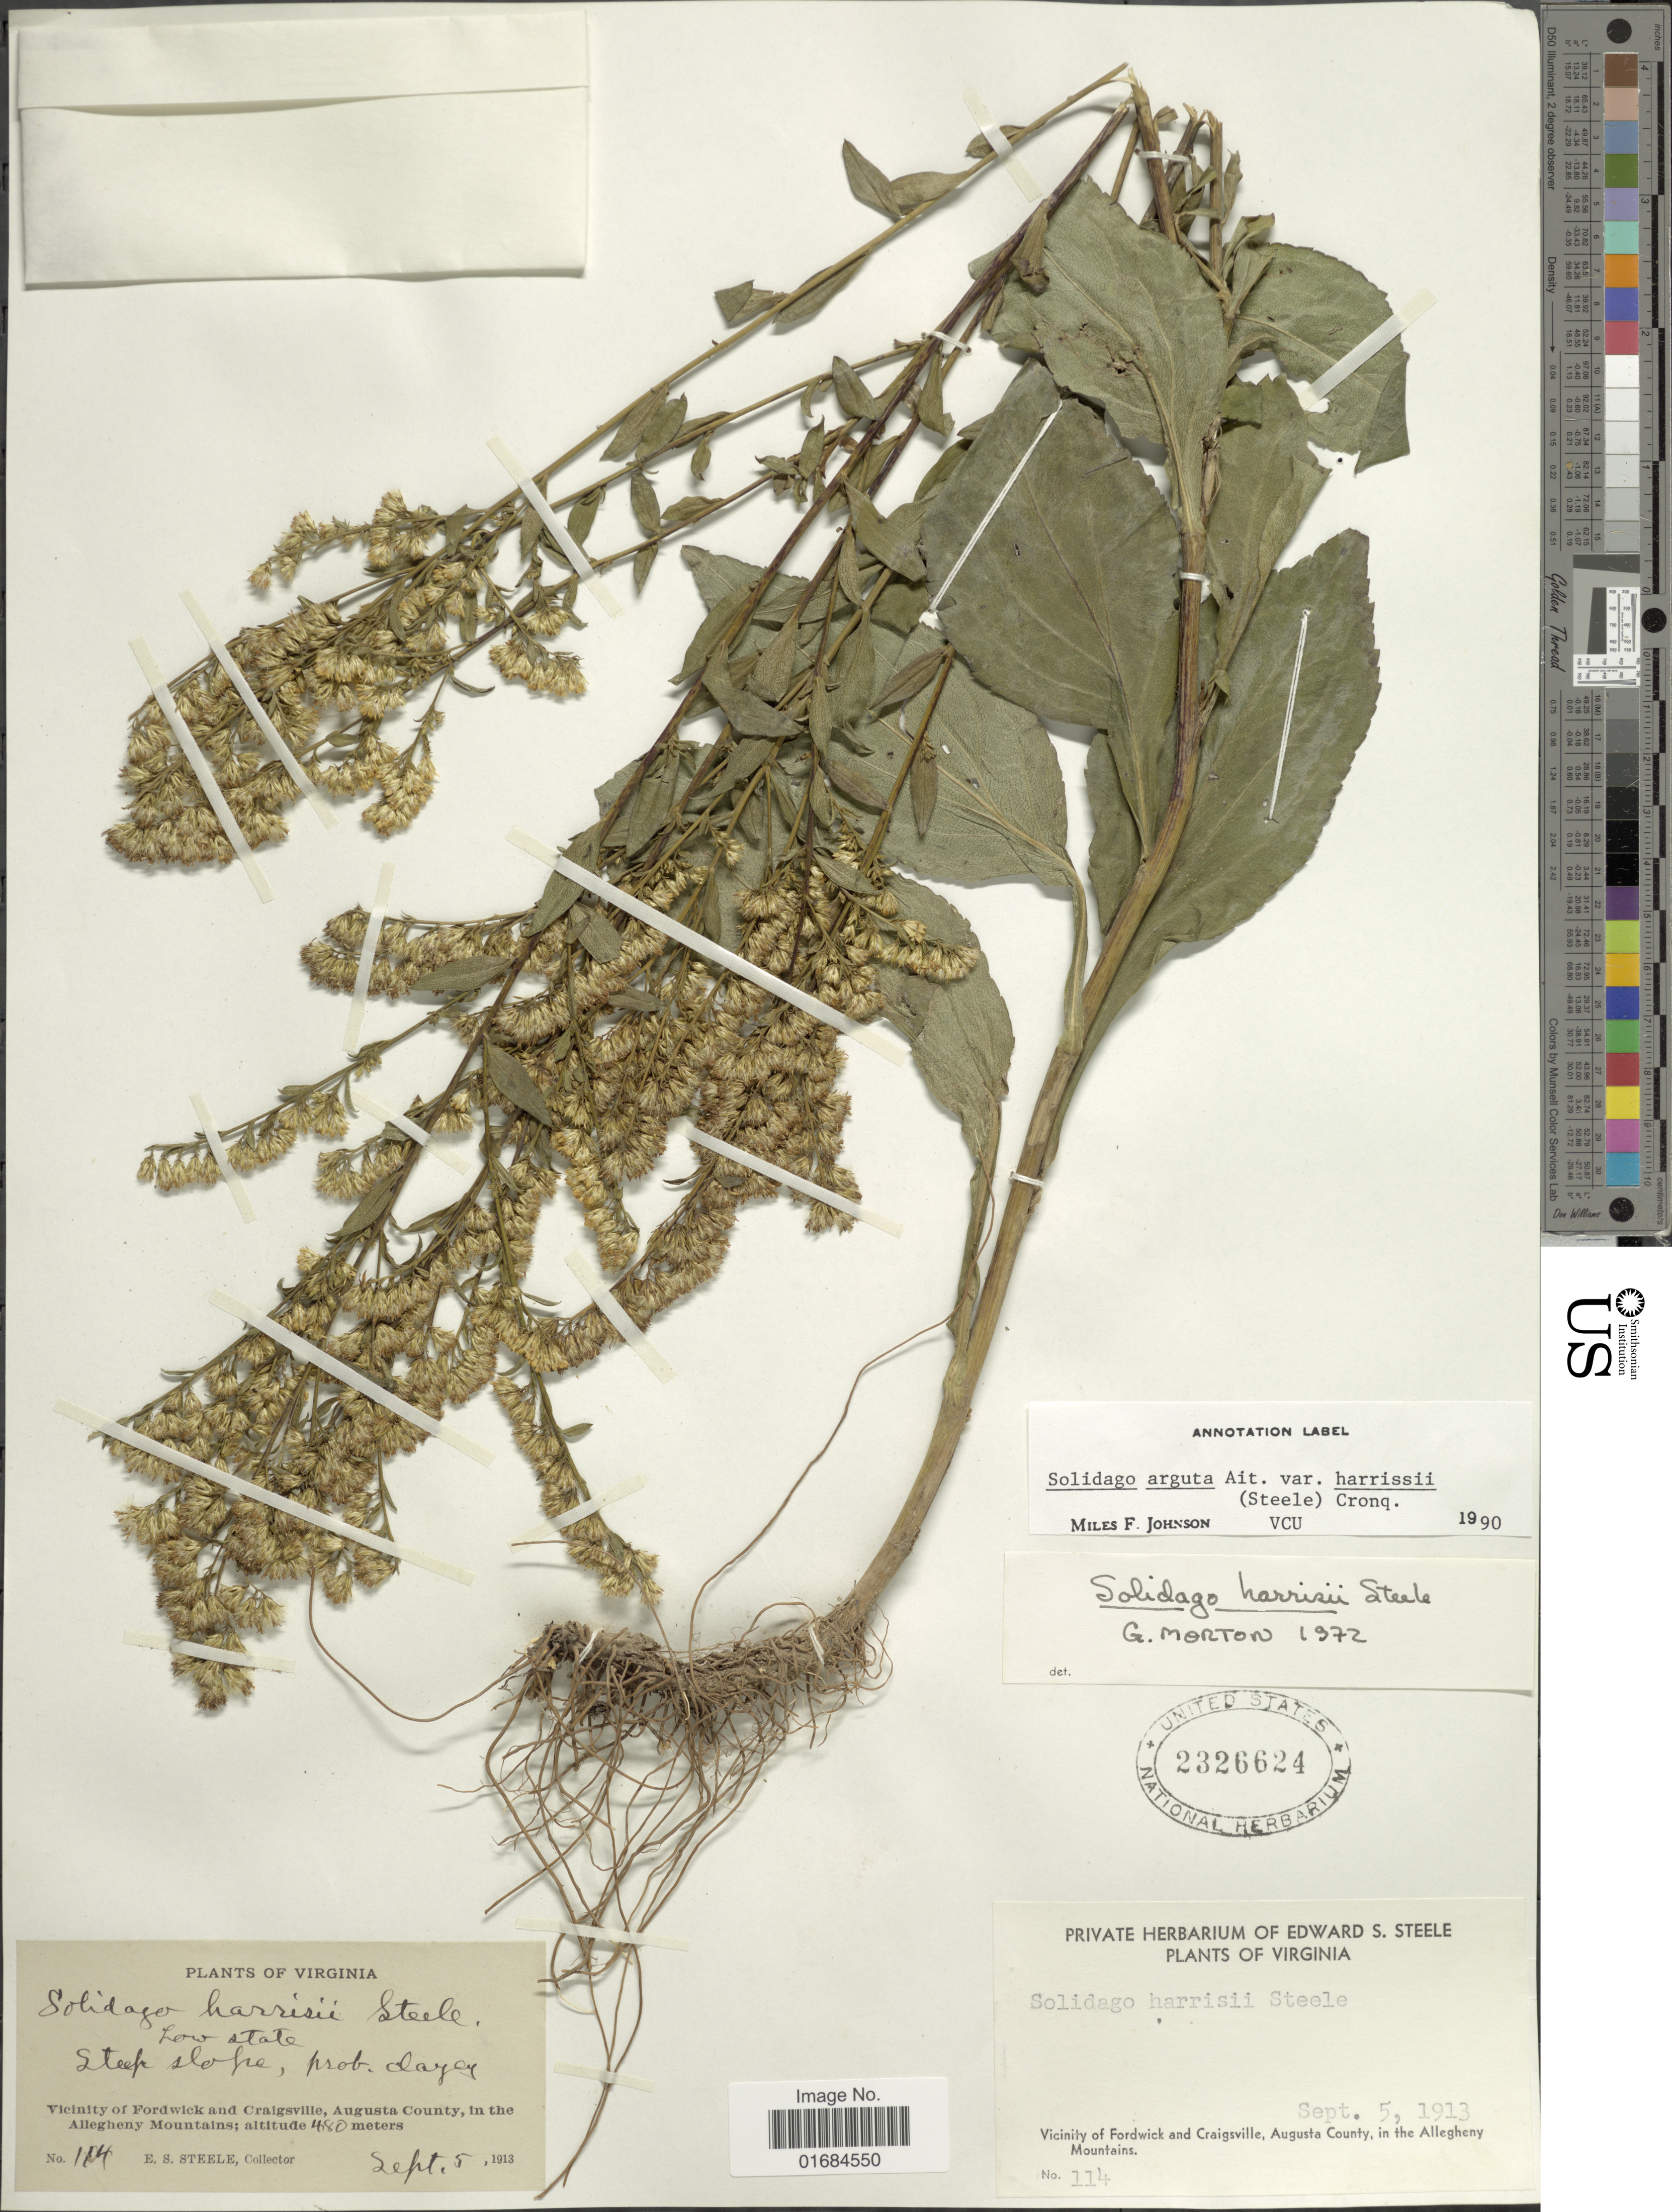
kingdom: Plantae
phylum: Tracheophyta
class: Magnoliopsida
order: Asterales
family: Asteraceae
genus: Solidago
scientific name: Solidago arguta var. harrisii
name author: (E.S. Steele) Cronq.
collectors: E. Steele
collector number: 114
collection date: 1913-09-05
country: United States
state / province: Virginia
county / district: Augusta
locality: Vicinity of Fordwick and Craigsville, Augusta County, in the Allegheny Mountains.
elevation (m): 480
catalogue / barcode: US 2326624